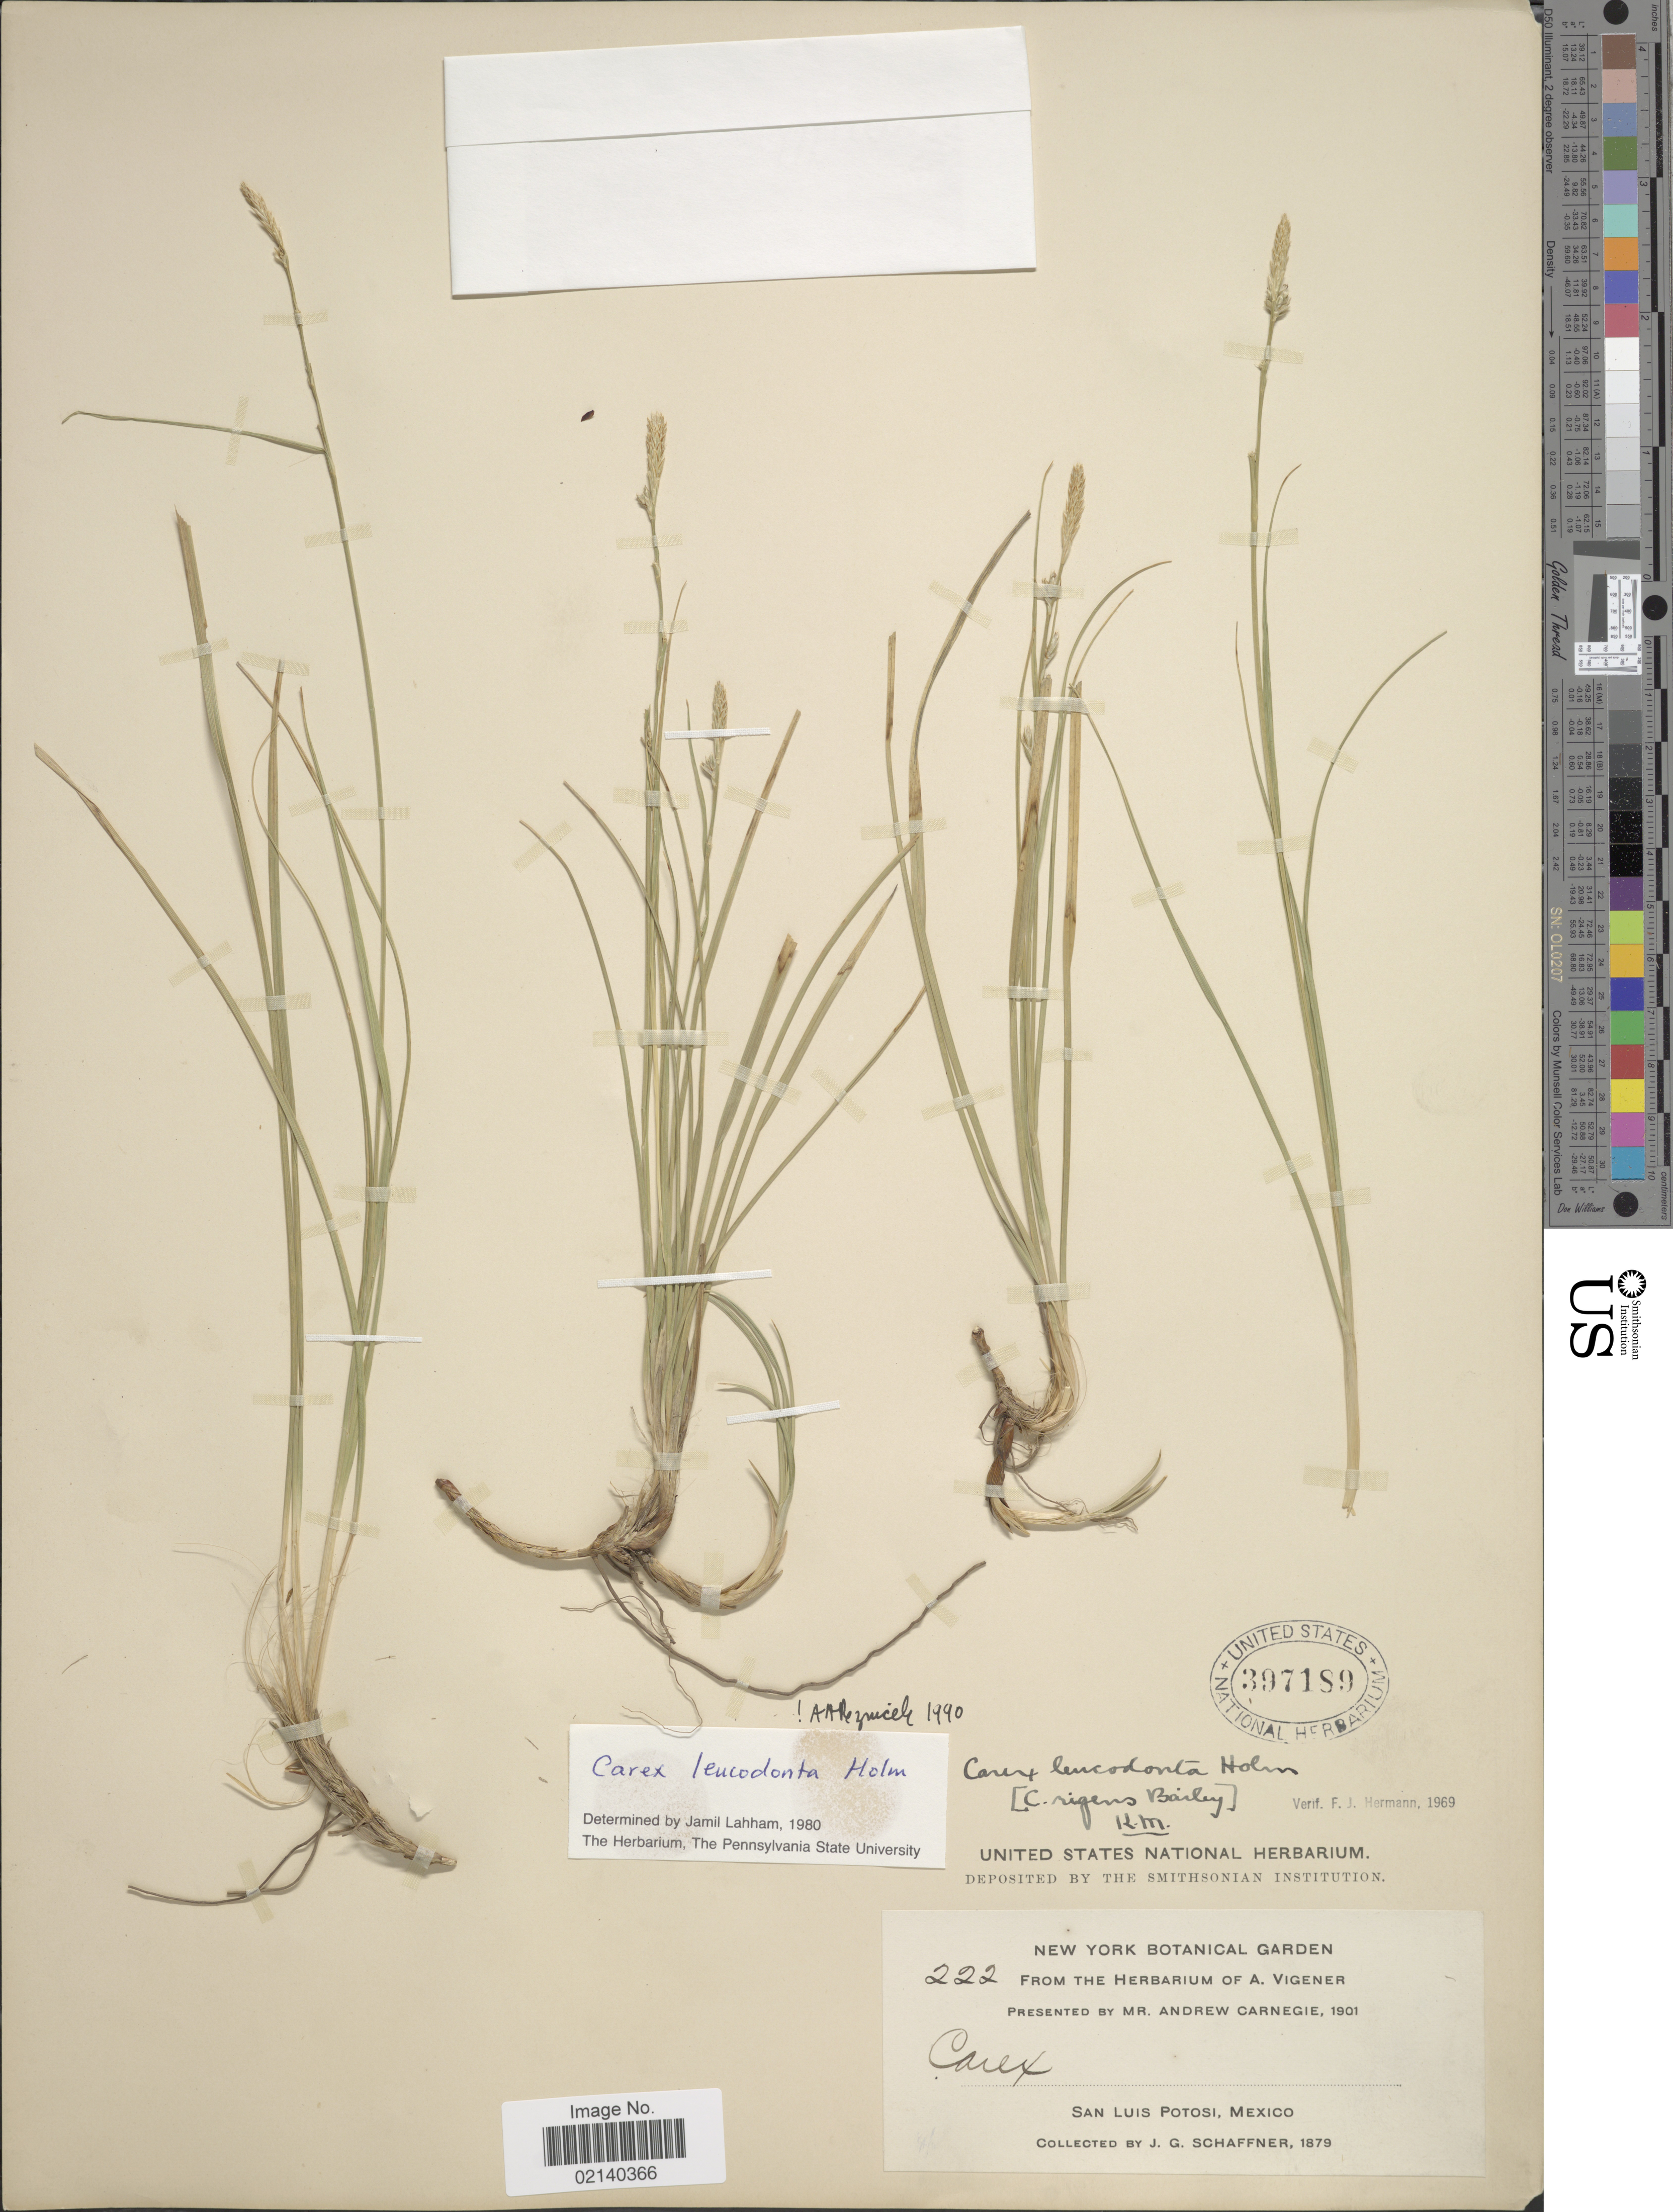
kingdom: Plantae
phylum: Tracheophyta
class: Liliopsida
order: Poales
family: Cyperaceae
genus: Carex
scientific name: Carex turbinata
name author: Liebm.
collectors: J. G. Schaffner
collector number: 222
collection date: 1879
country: Mexico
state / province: San Luis Potosí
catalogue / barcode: US 397189